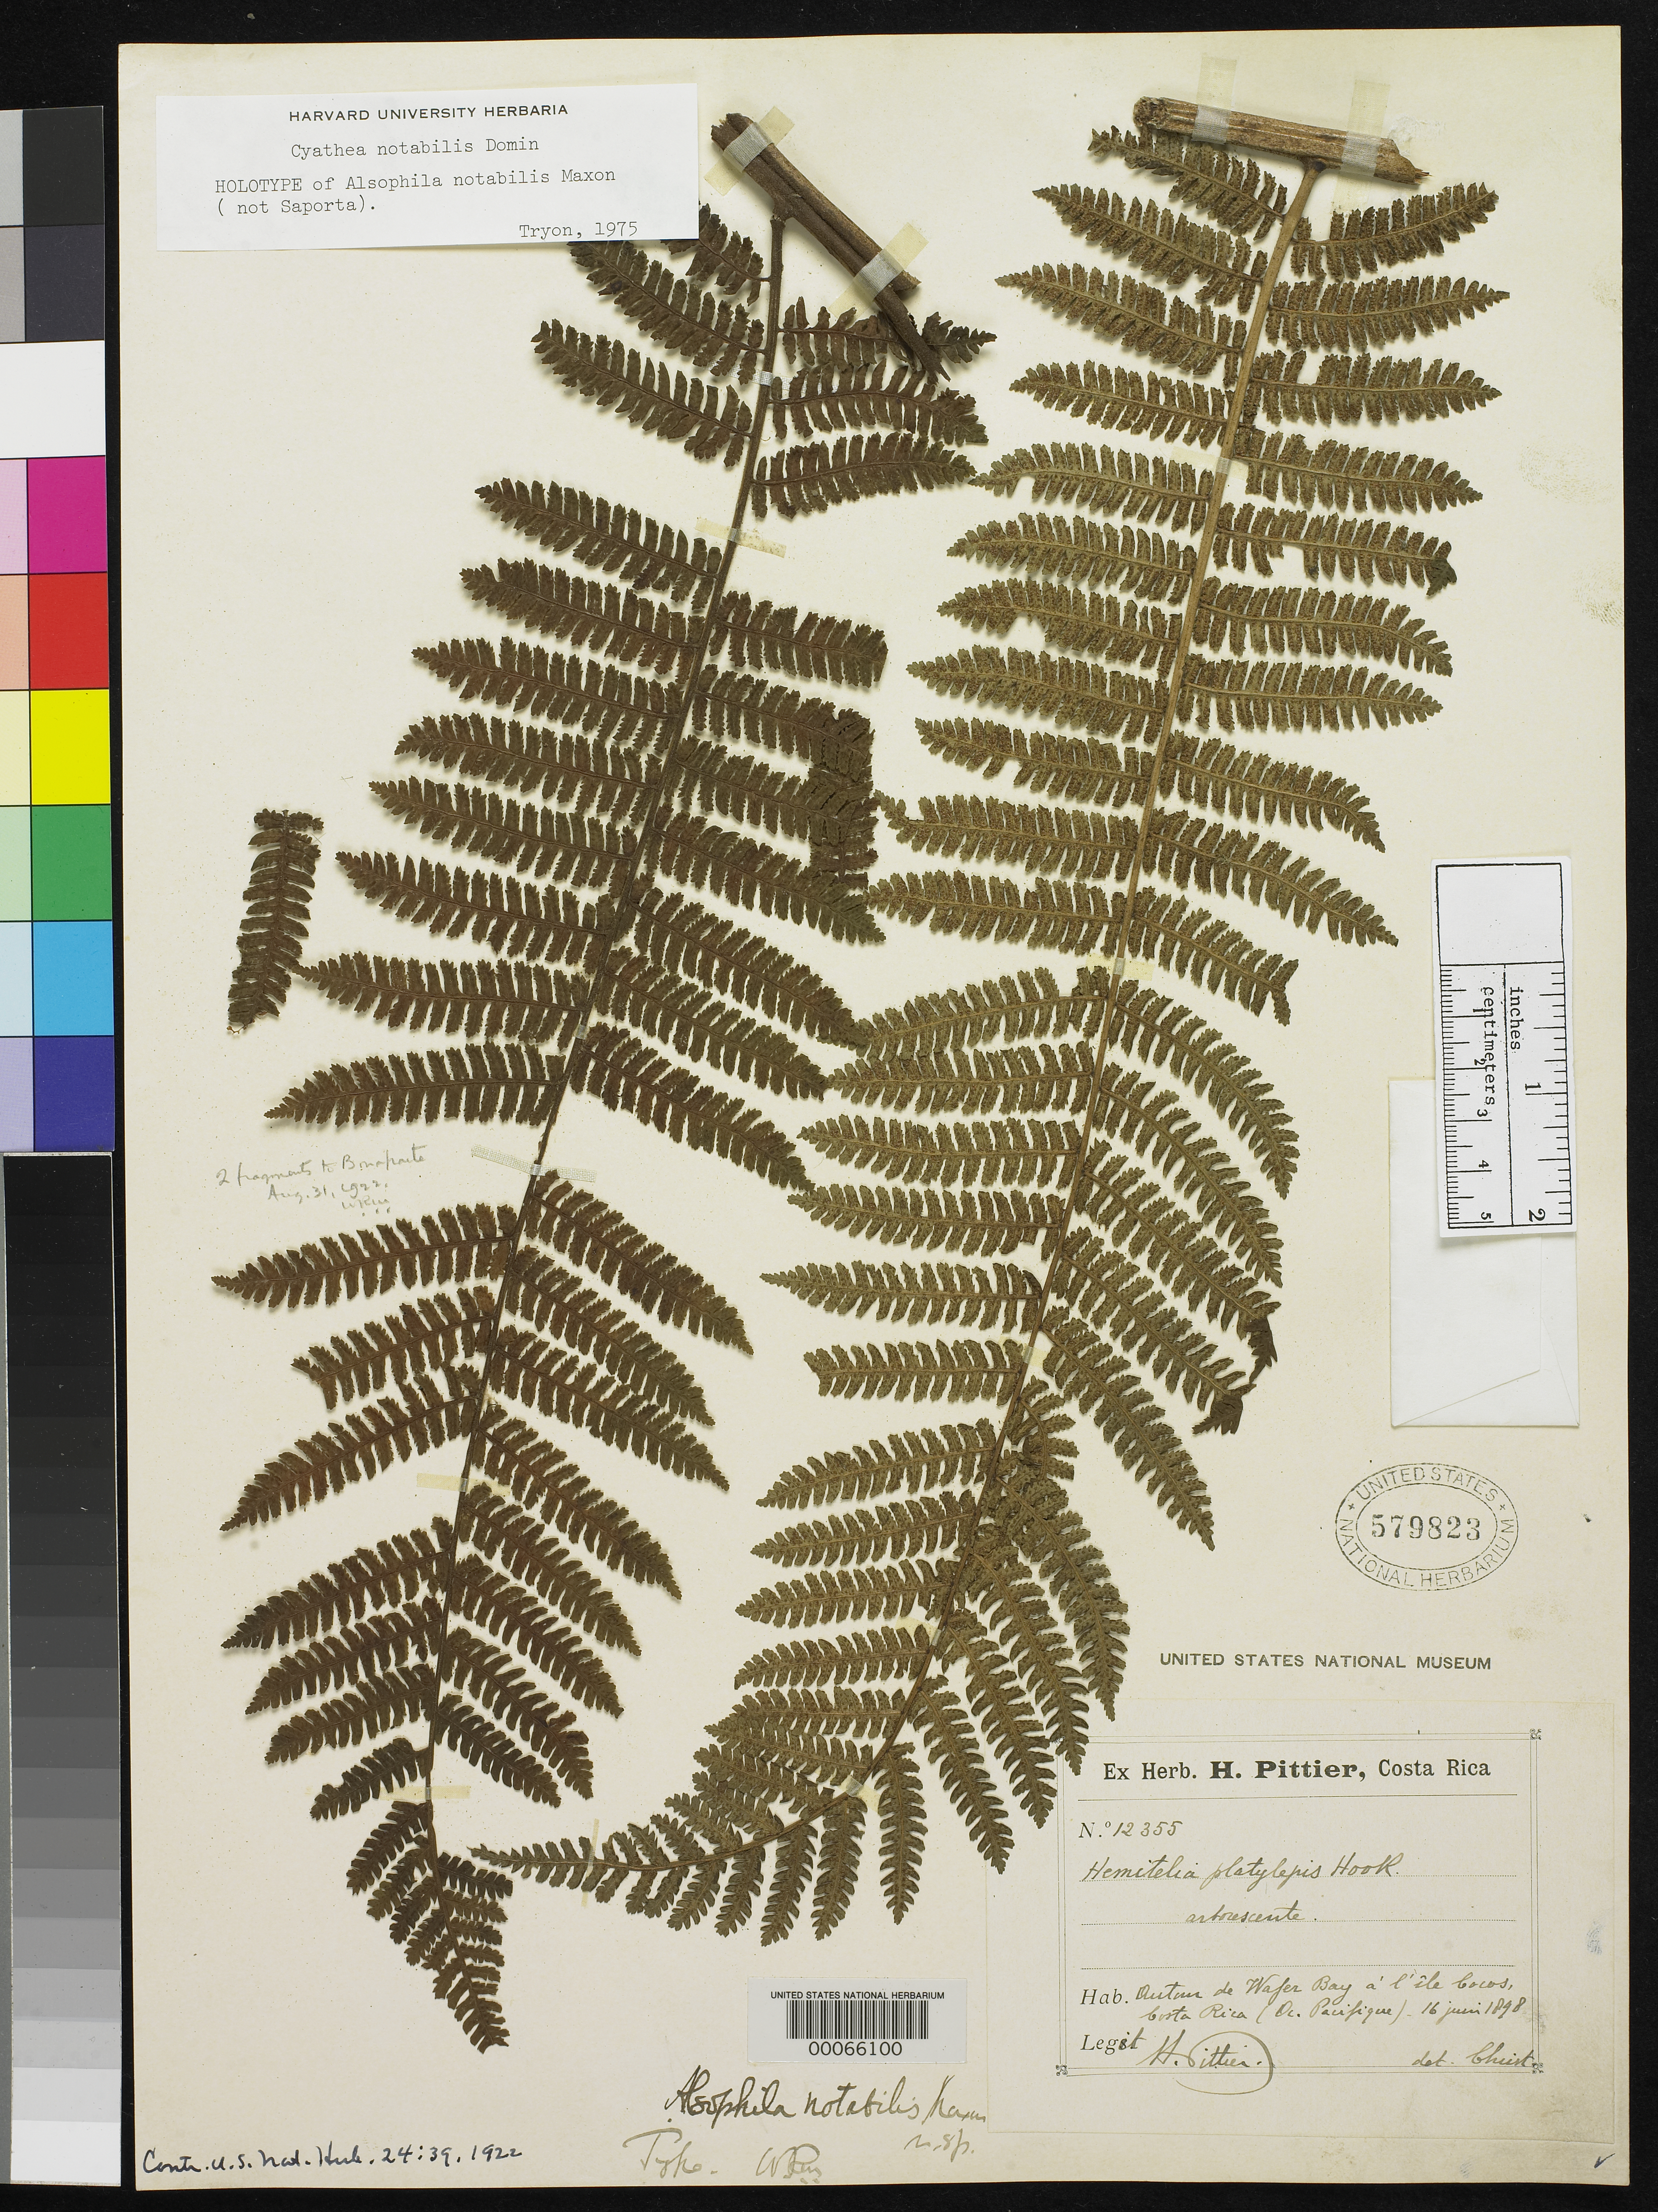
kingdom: Plantae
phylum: Tracheophyta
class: Polypodiopsida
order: Cyatheales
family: Cyatheaceae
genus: Alsophila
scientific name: Alsophila notabilis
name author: Maxon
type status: Holotype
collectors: H. F. Pittier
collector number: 12355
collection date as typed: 16 Jun 1898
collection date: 1898-06-16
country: Costa Rica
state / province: Puntarenas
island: Cocos Island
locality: Wafer Bay, O. Pacifique.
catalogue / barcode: US 579823